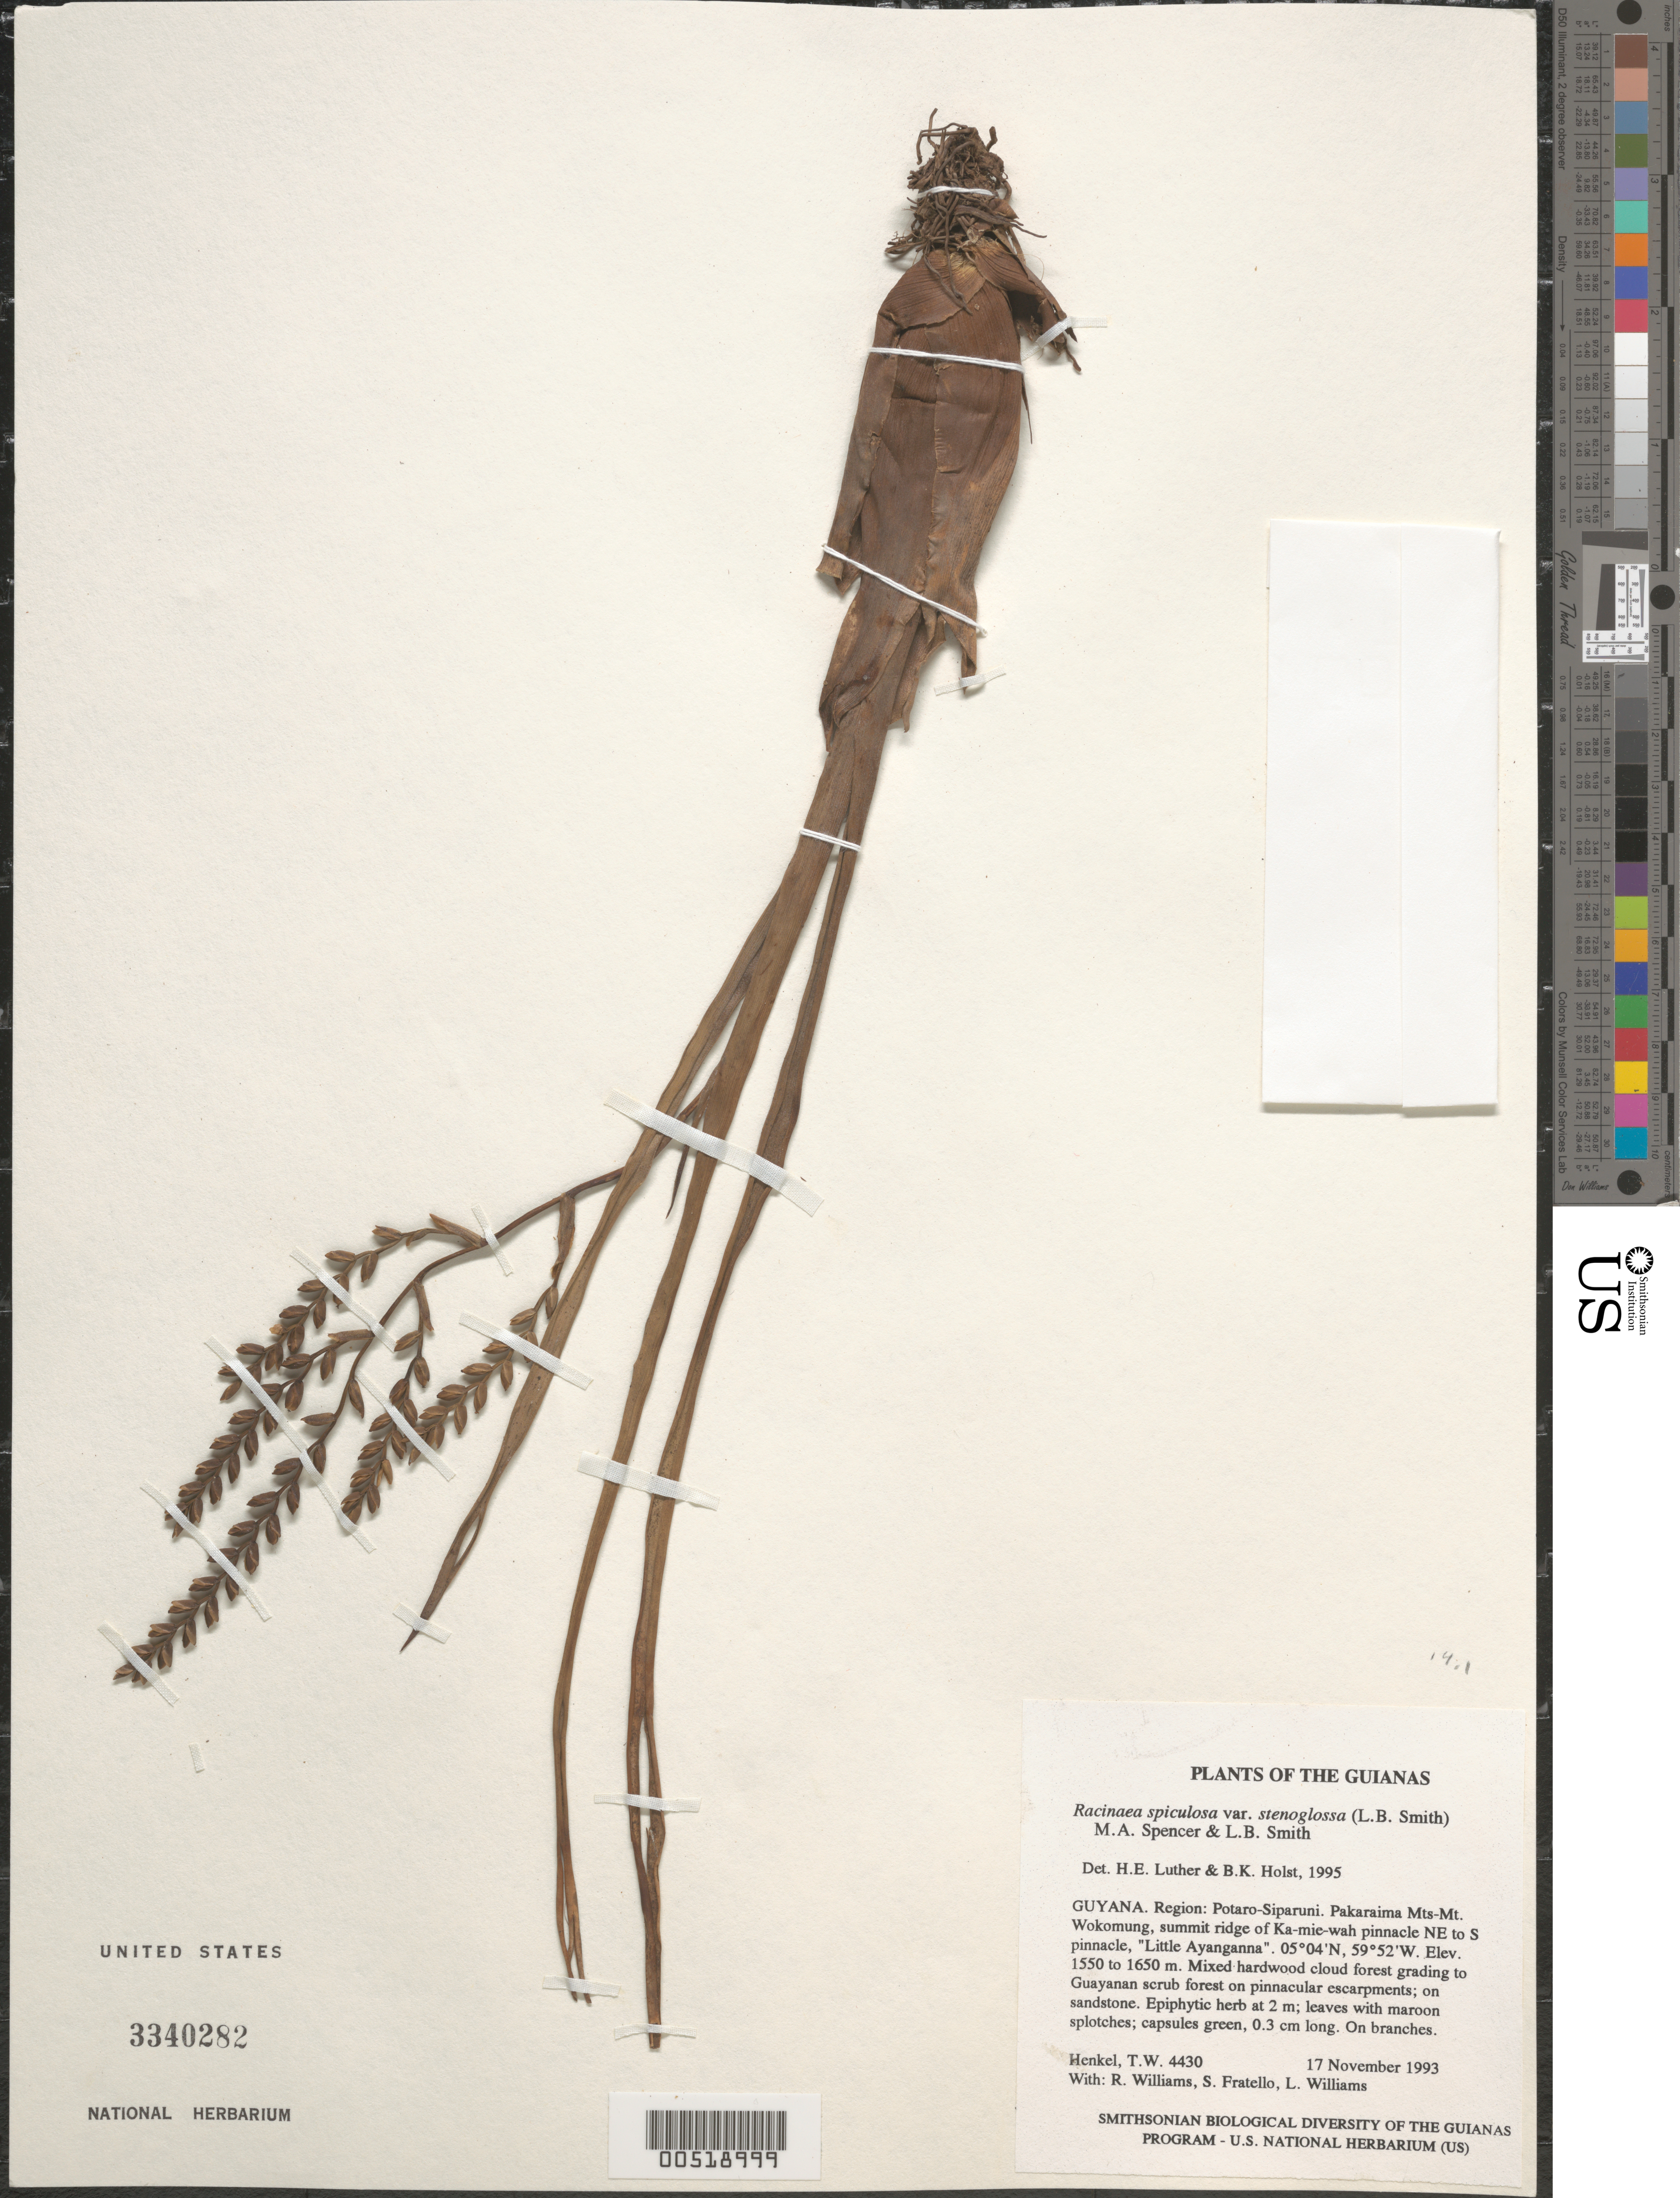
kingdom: Plantae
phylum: Tracheophyta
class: Liliopsida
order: Poales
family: Bromeliaceae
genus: Racinaea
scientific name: Racinaea spiculosa var. stenoglossa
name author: (L.B. Sm.) M.A. Spencer & L.B. Sm.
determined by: Luther, Harry E.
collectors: T. Henkel, R. Williams, S. Fratello & L. Williams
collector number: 4430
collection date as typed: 17 November 1993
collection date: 1993-11-17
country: Guyana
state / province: Potaro-Siparuni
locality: Pakaraima Mts-Mt. Wokomung, summit ridge of Ka-mie-wah pinnacle NE to S pinnacle, "Little Ayanganna"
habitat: Mixed hardwood cloud forest grading to Guayanan scrub forest on pinnacular escarpments; on sandstone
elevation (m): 1550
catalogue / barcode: US 3340282